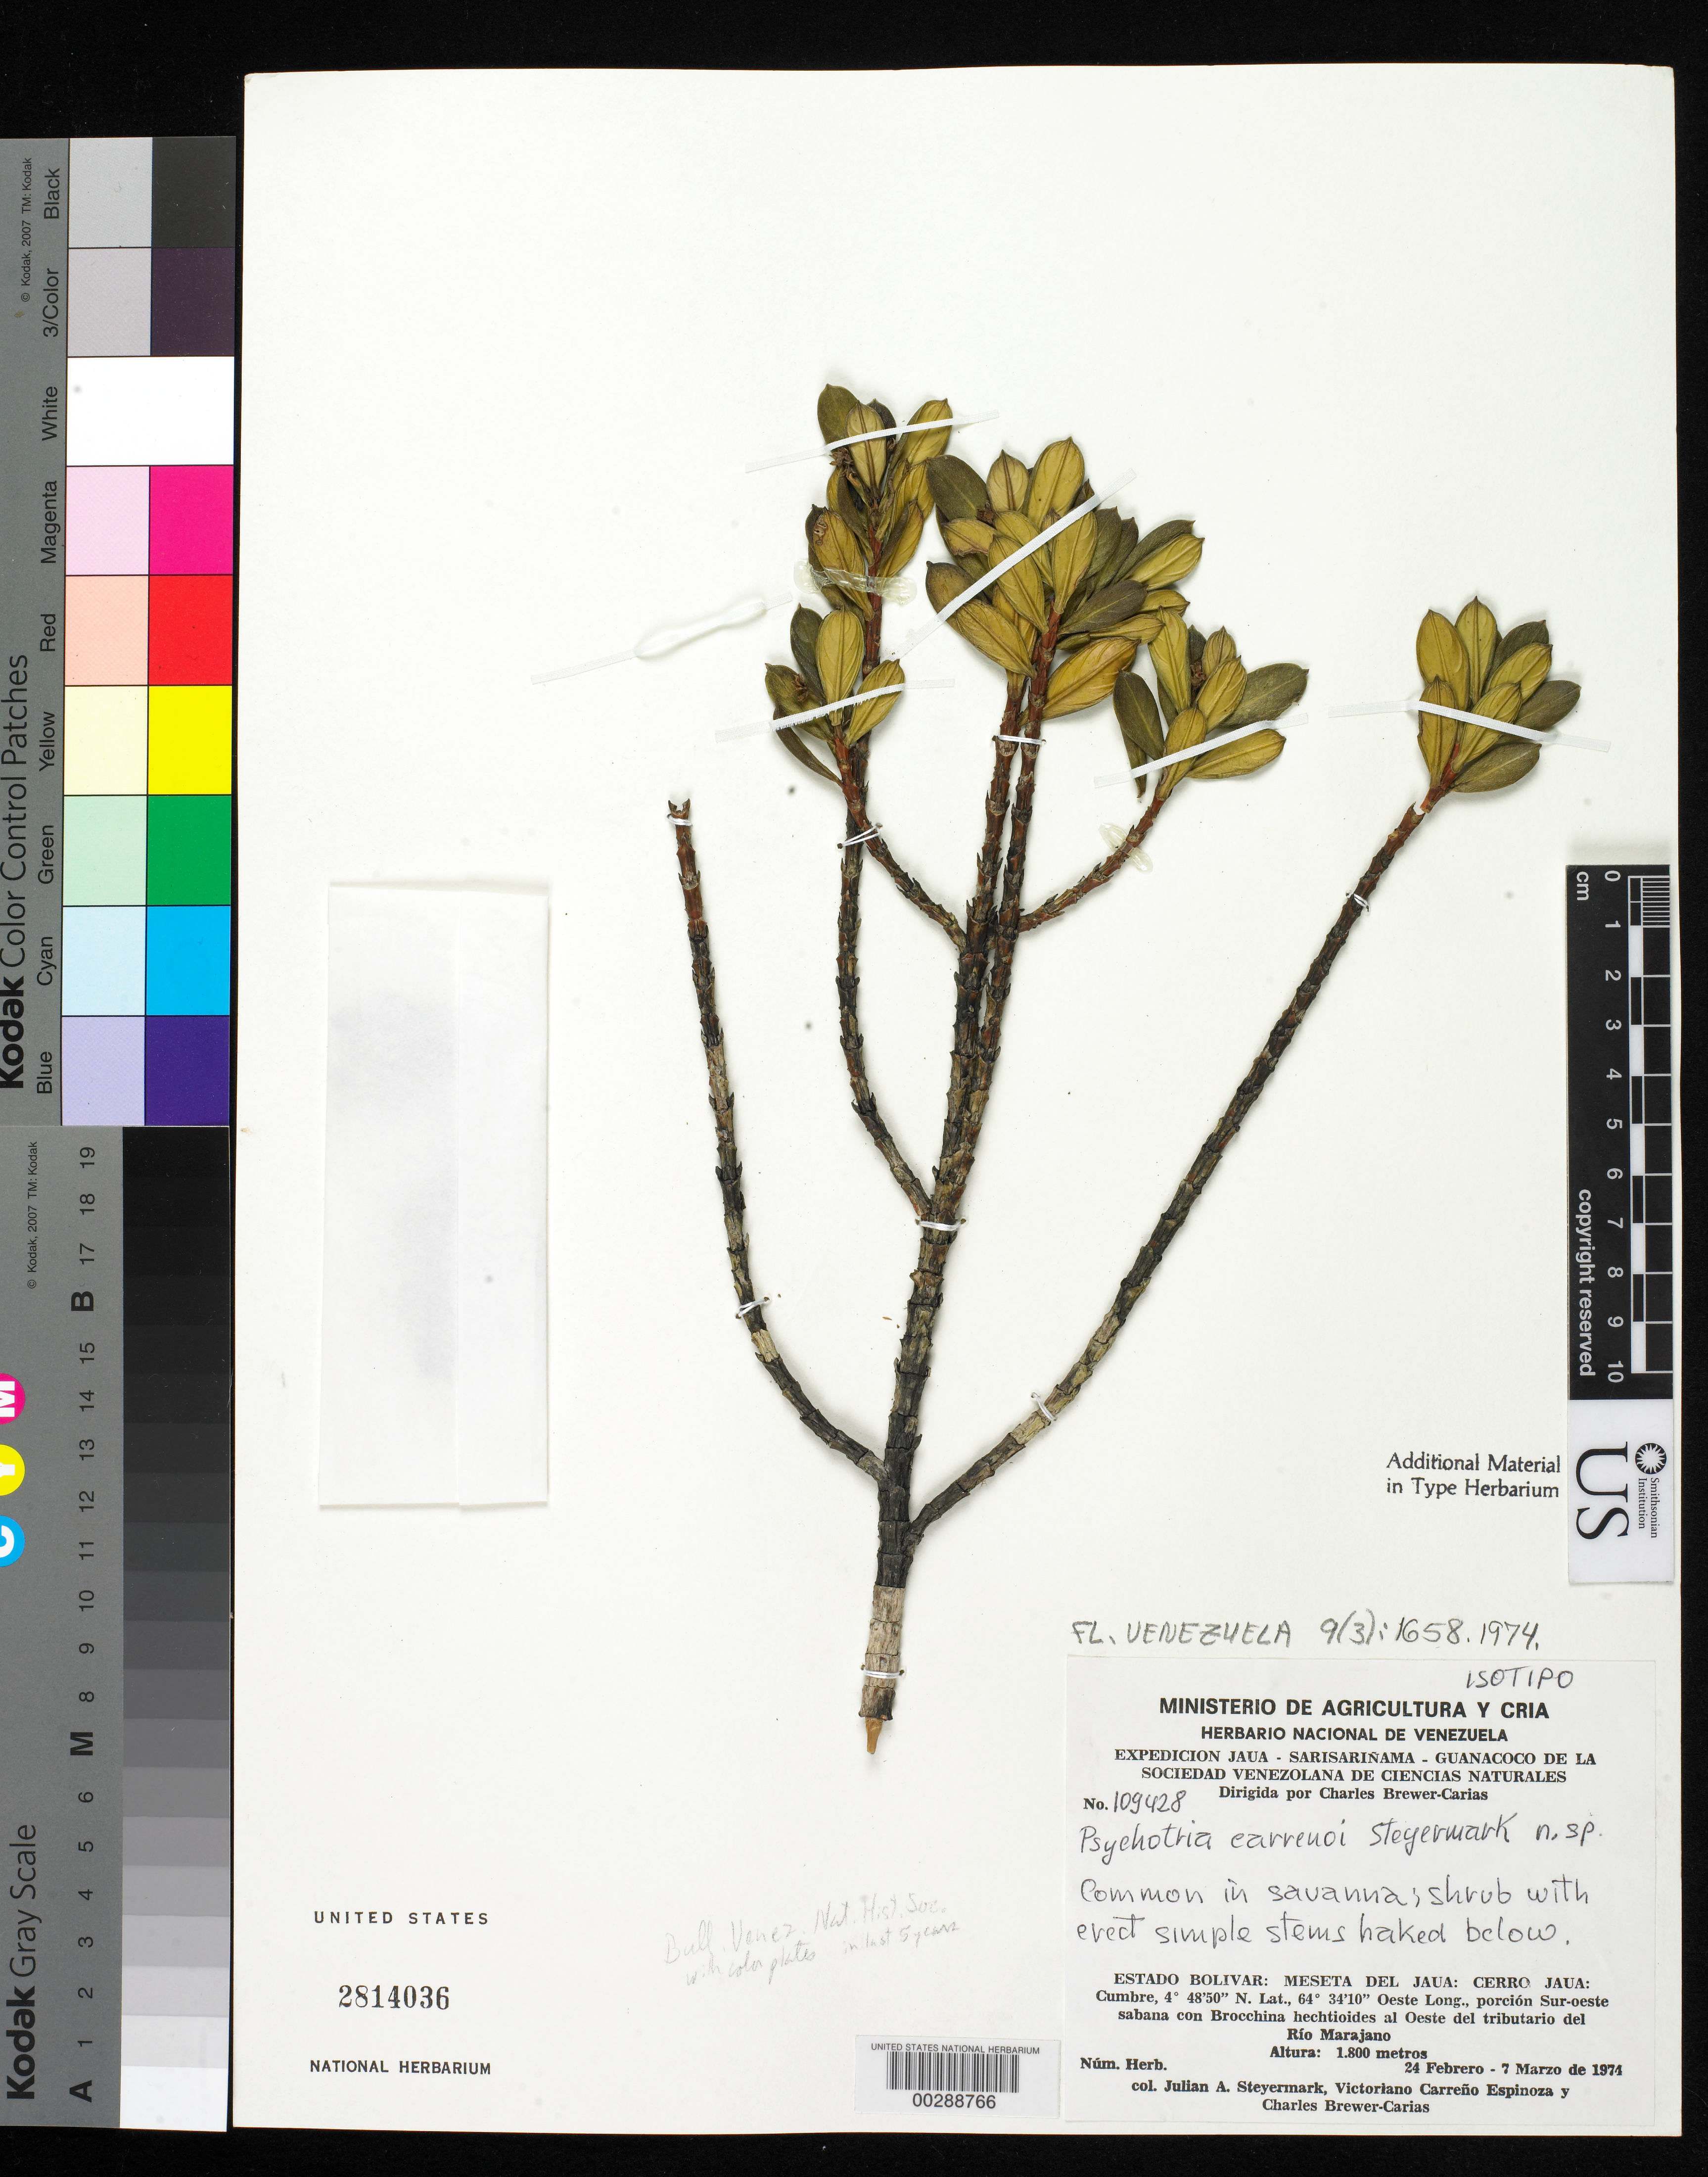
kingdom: Plantae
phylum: Tracheophyta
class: Magnoliopsida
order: Gentianales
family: Rubiaceae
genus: Psychotria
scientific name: Psychotria carrenoi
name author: Steyerm.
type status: Isotype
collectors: J. Steyermark, V. Carreño E. & C. Brewer-Carias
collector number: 109428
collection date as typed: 24 Feb 1974 to 07 Mar 1974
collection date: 1974-02-24/1974-03-07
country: Venezuela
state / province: Bolivar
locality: Meseta del Jaua, Cerro Jaua, SE portion of savanna, W of tributary of Rio Marajano.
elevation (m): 80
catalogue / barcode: US 2814036